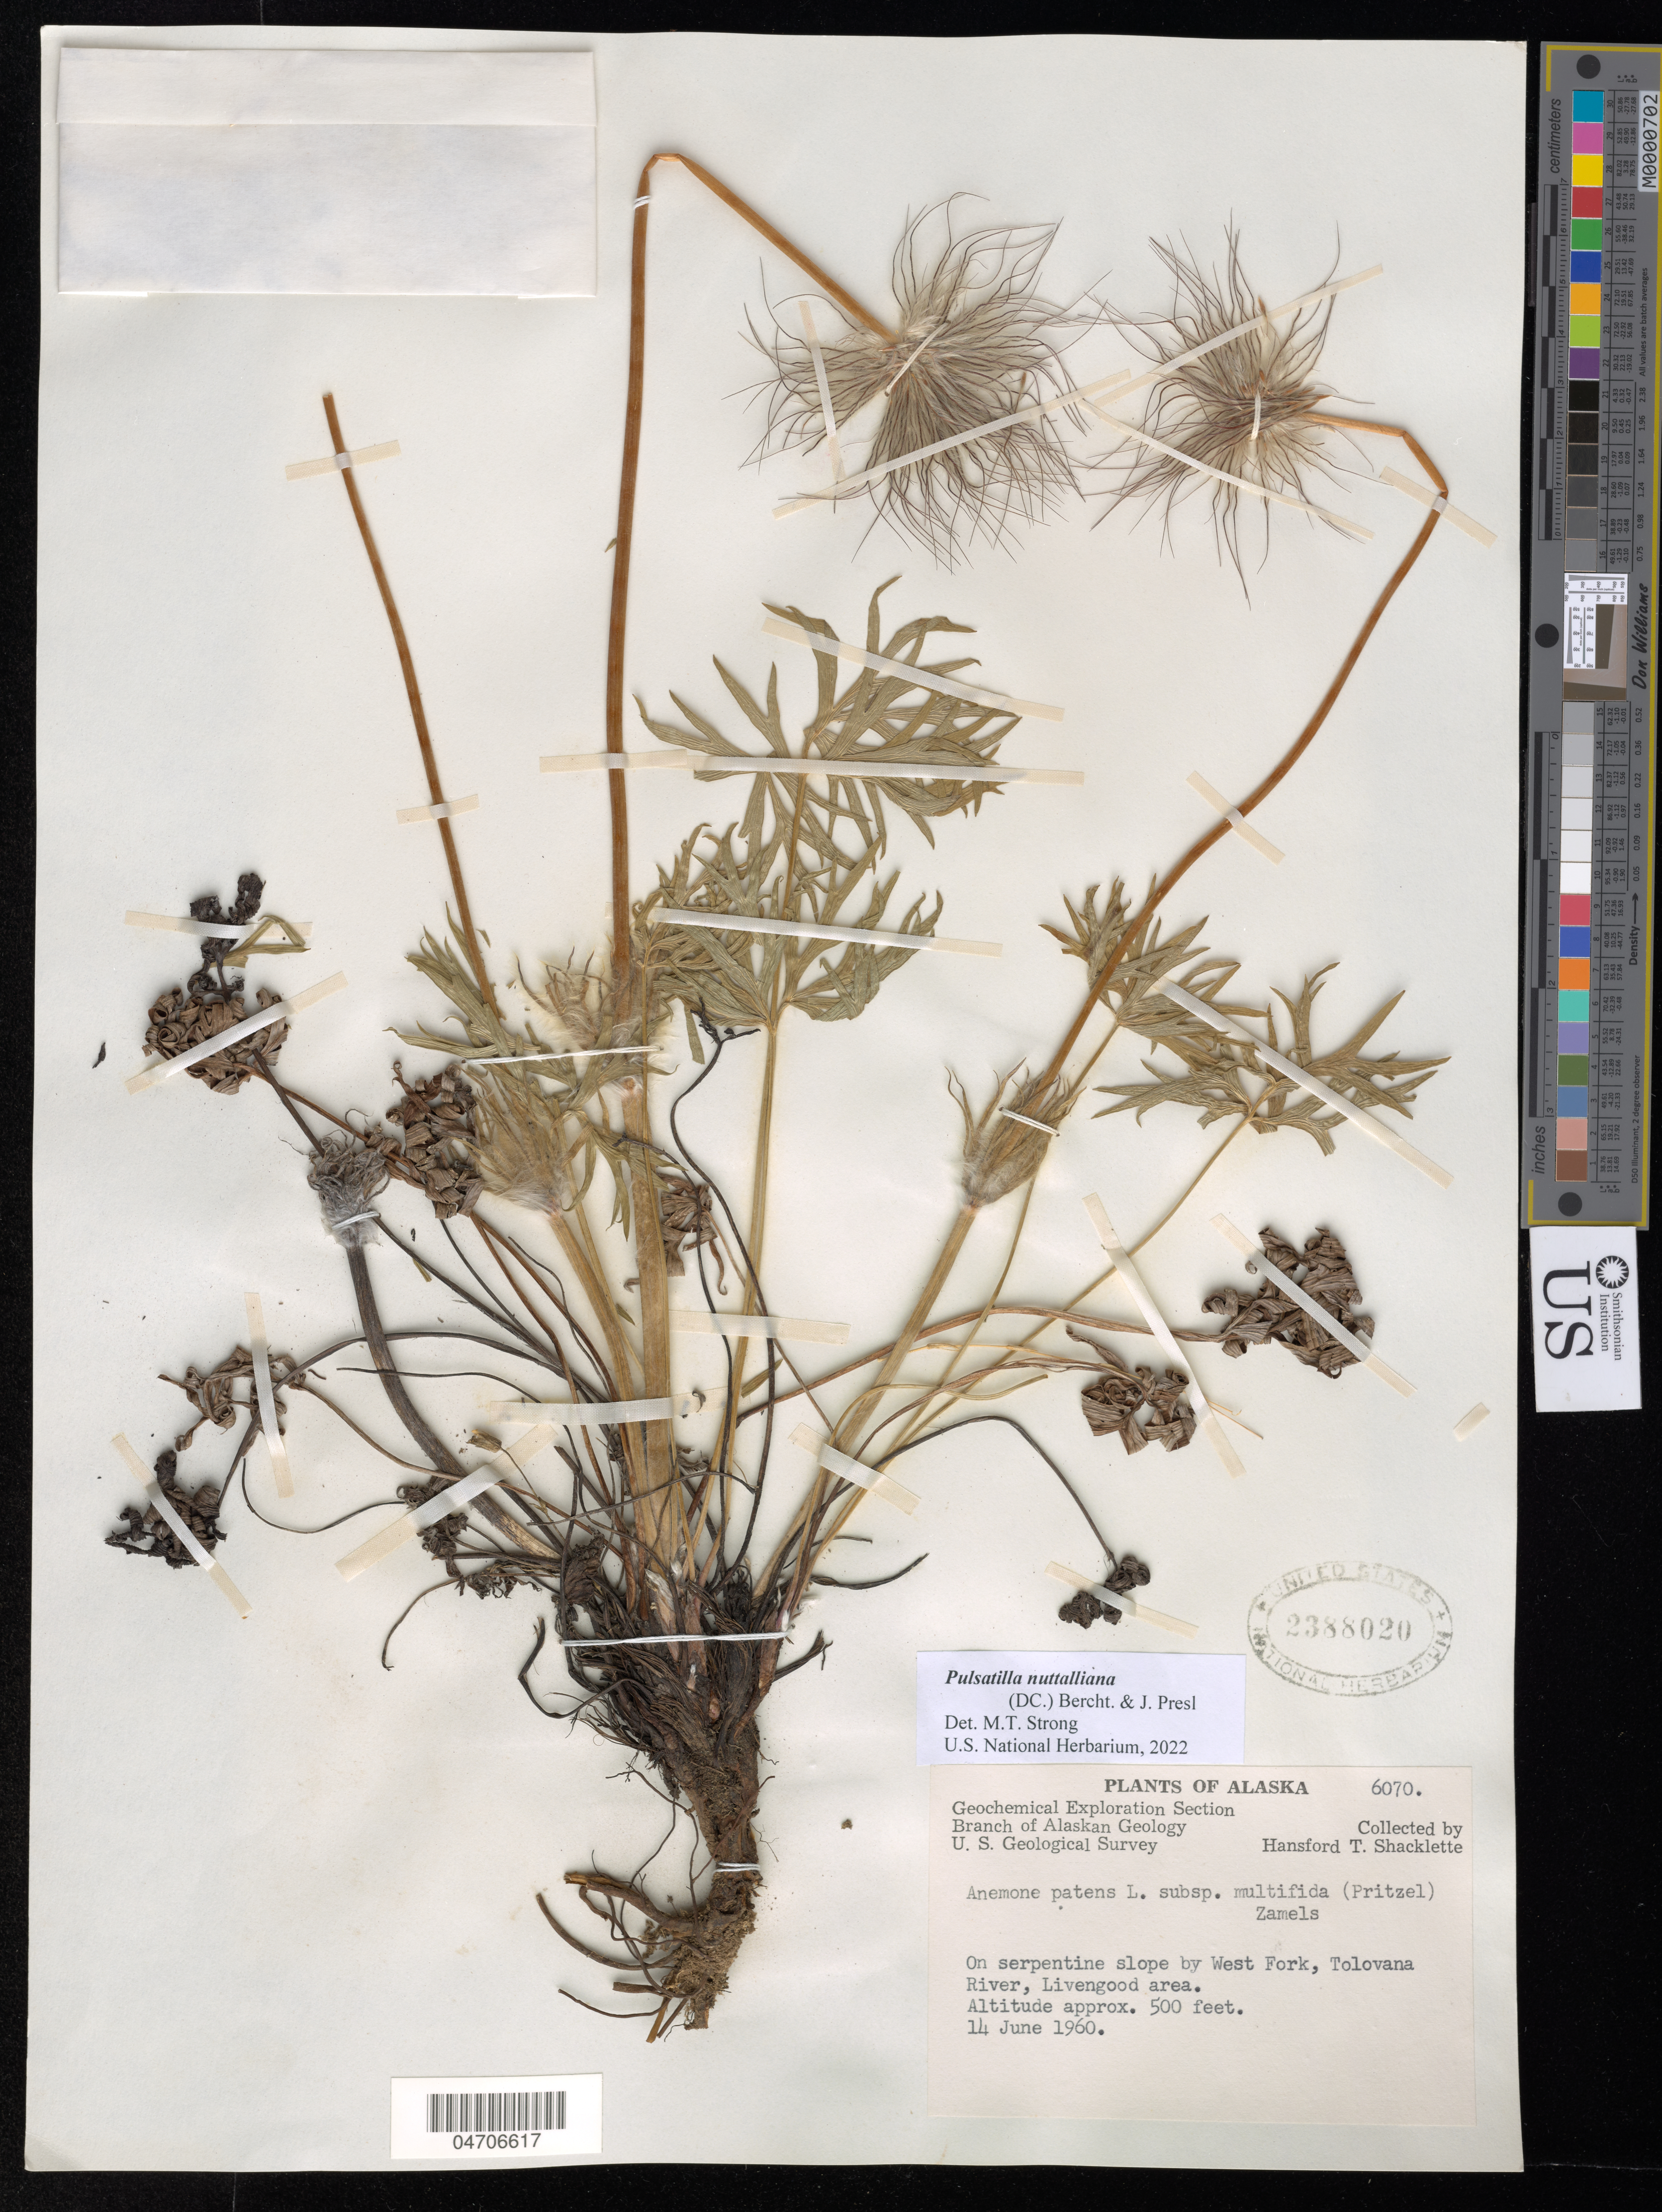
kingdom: Plantae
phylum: Tracheophyta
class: Magnoliopsida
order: Ranunculales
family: Ranunculaceae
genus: Pulsatilla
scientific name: Pulsatilla nuttalliana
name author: (DC.) Bercht. & J. Presl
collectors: H. Shacklette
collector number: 6070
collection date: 1960-06-14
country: United States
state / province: Alaska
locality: Geochemical Exploration Section Branch of Alaskan Geology U. S. Geological Survey. On serpentine slope by West Fork, Tolovana River, Livengood area.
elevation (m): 152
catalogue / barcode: US 2388020